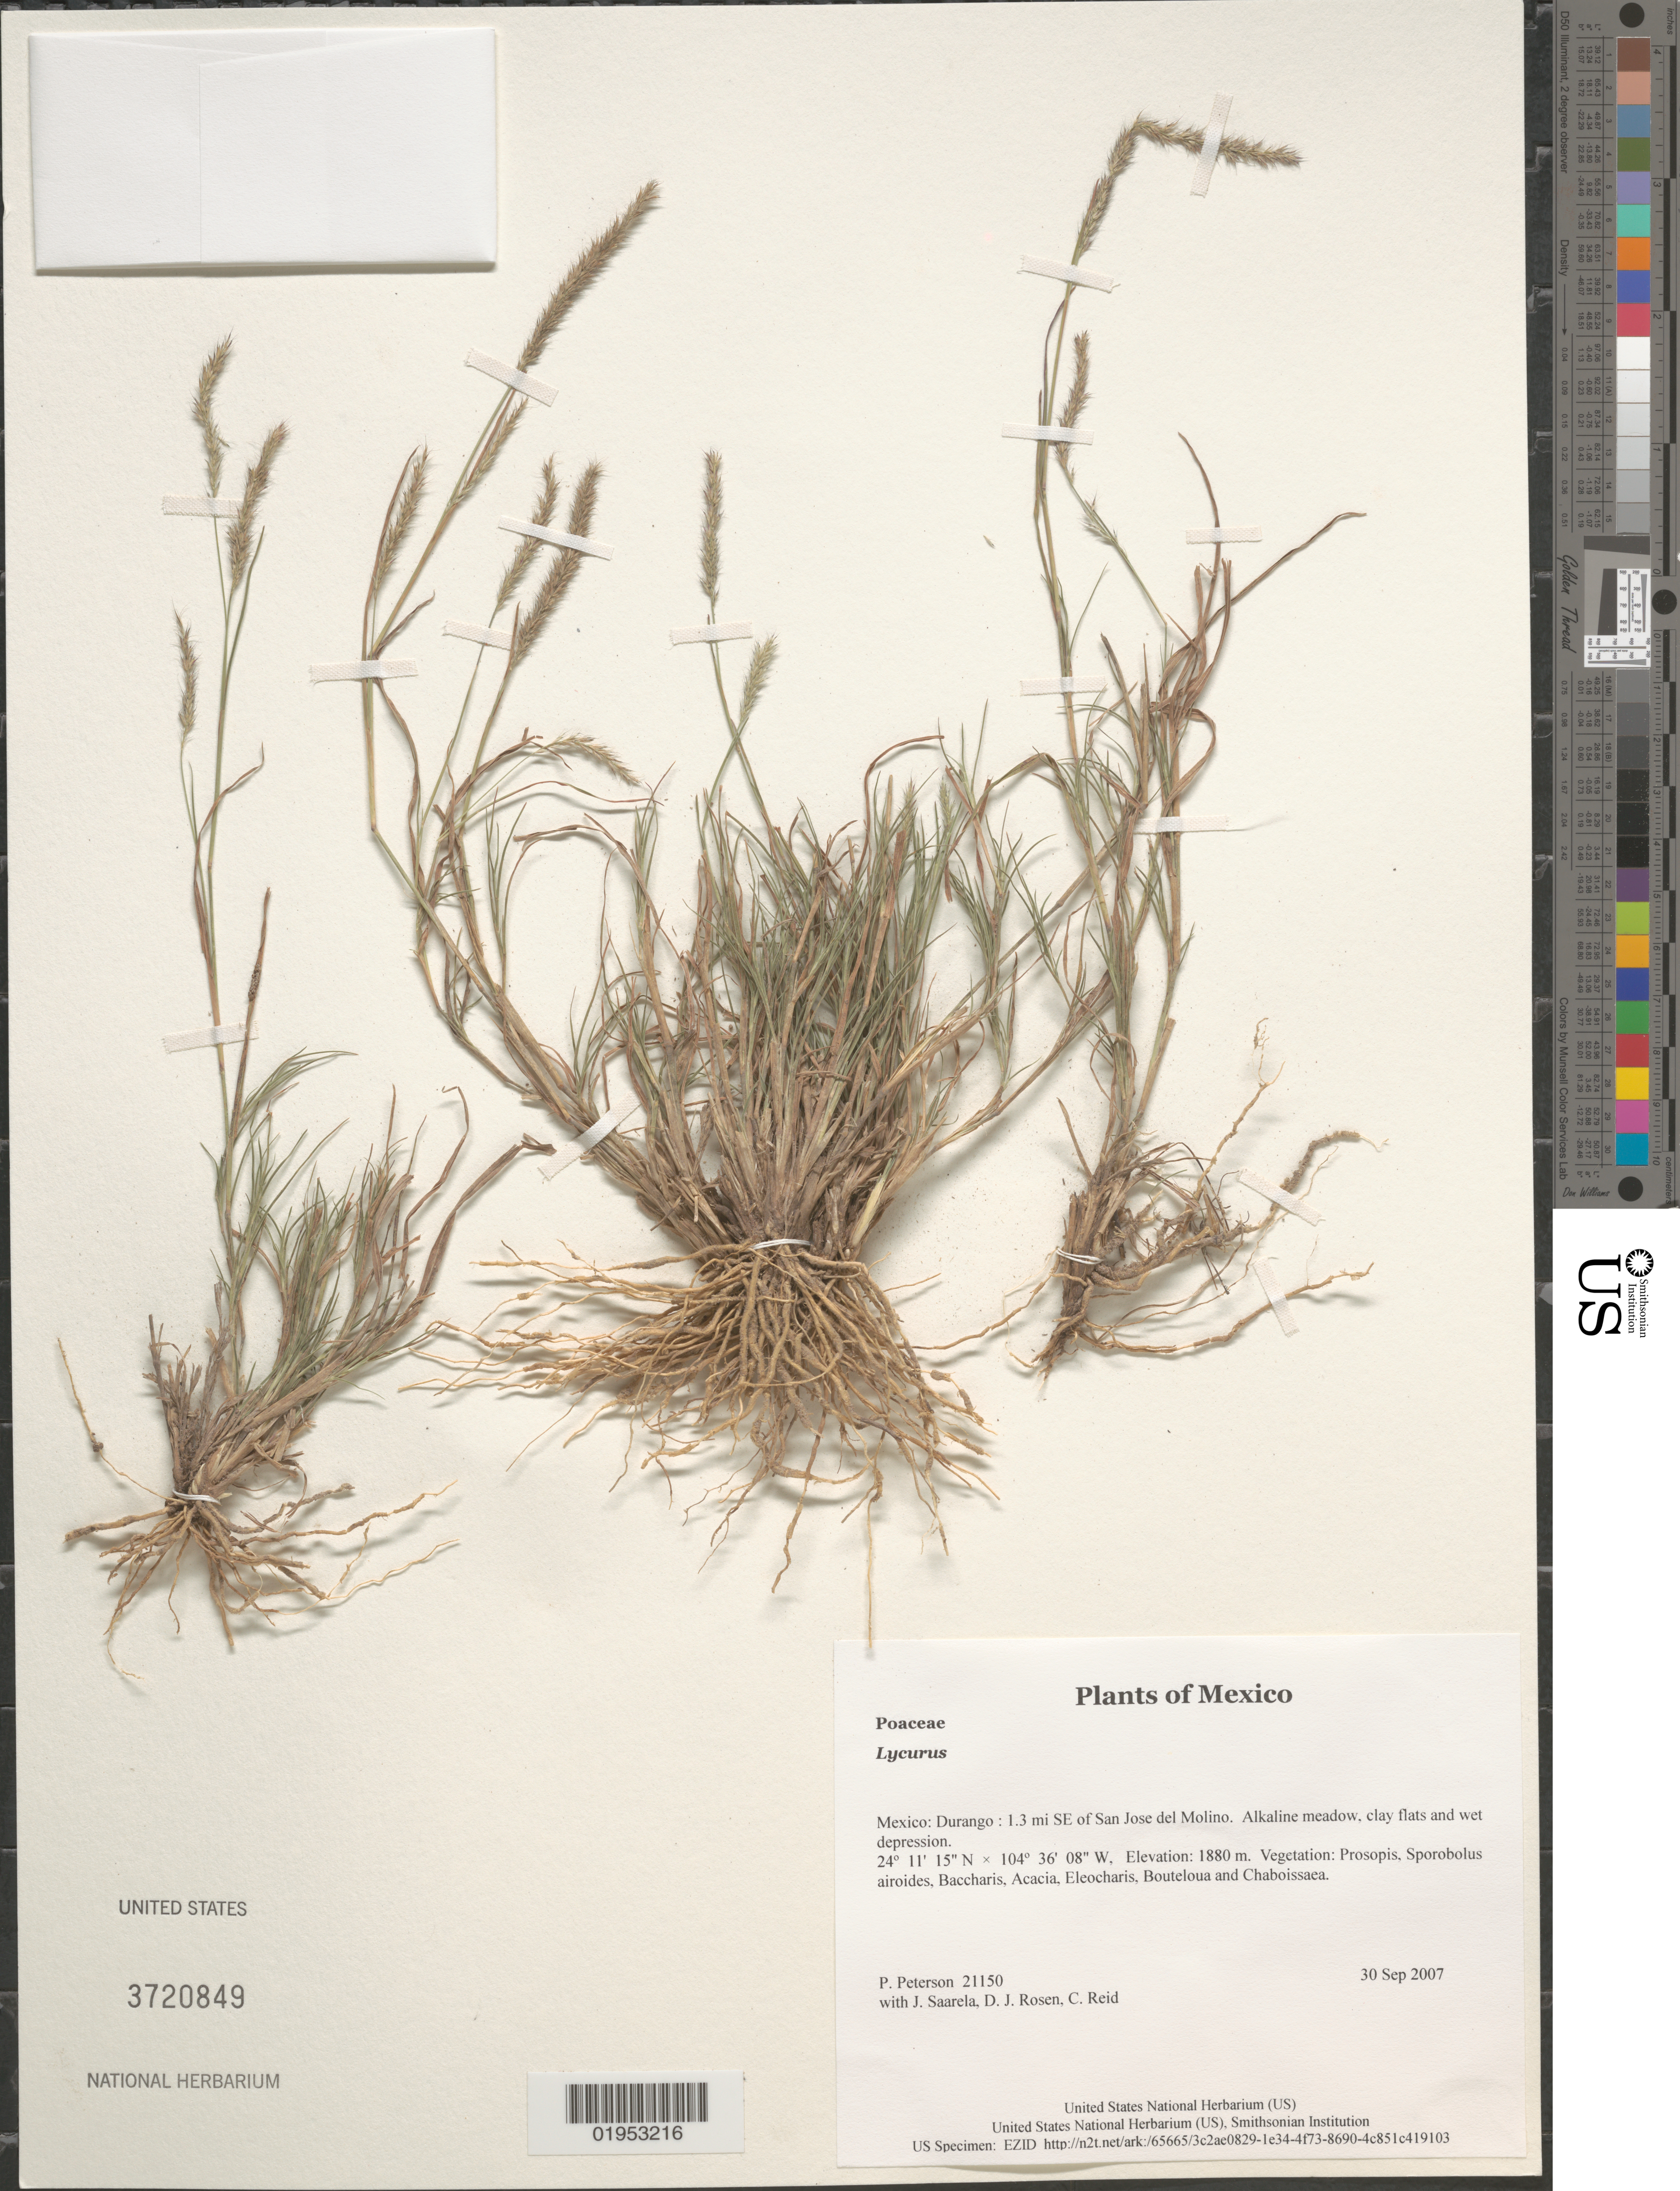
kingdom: Plantae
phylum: Tracheophyta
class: Liliopsida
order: Poales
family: Poaceae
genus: Lycurus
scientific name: Lycurus sp.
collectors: P. M. Peterson, J. Saarela, D. J. Rosen & C. Reid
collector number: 21150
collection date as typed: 30 Sep 2007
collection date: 2007-09-30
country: Mexico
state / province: Durango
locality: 1.3 mi SE of San Jose del Molino. Alkaline meadow, clay flats and wet depression.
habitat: Vegetation: Prosopis, Sporobolus airoides, Baccharis, Acacia, Eleocharis, Bouteloua and Chaboissaea.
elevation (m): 1880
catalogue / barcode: US 3720849